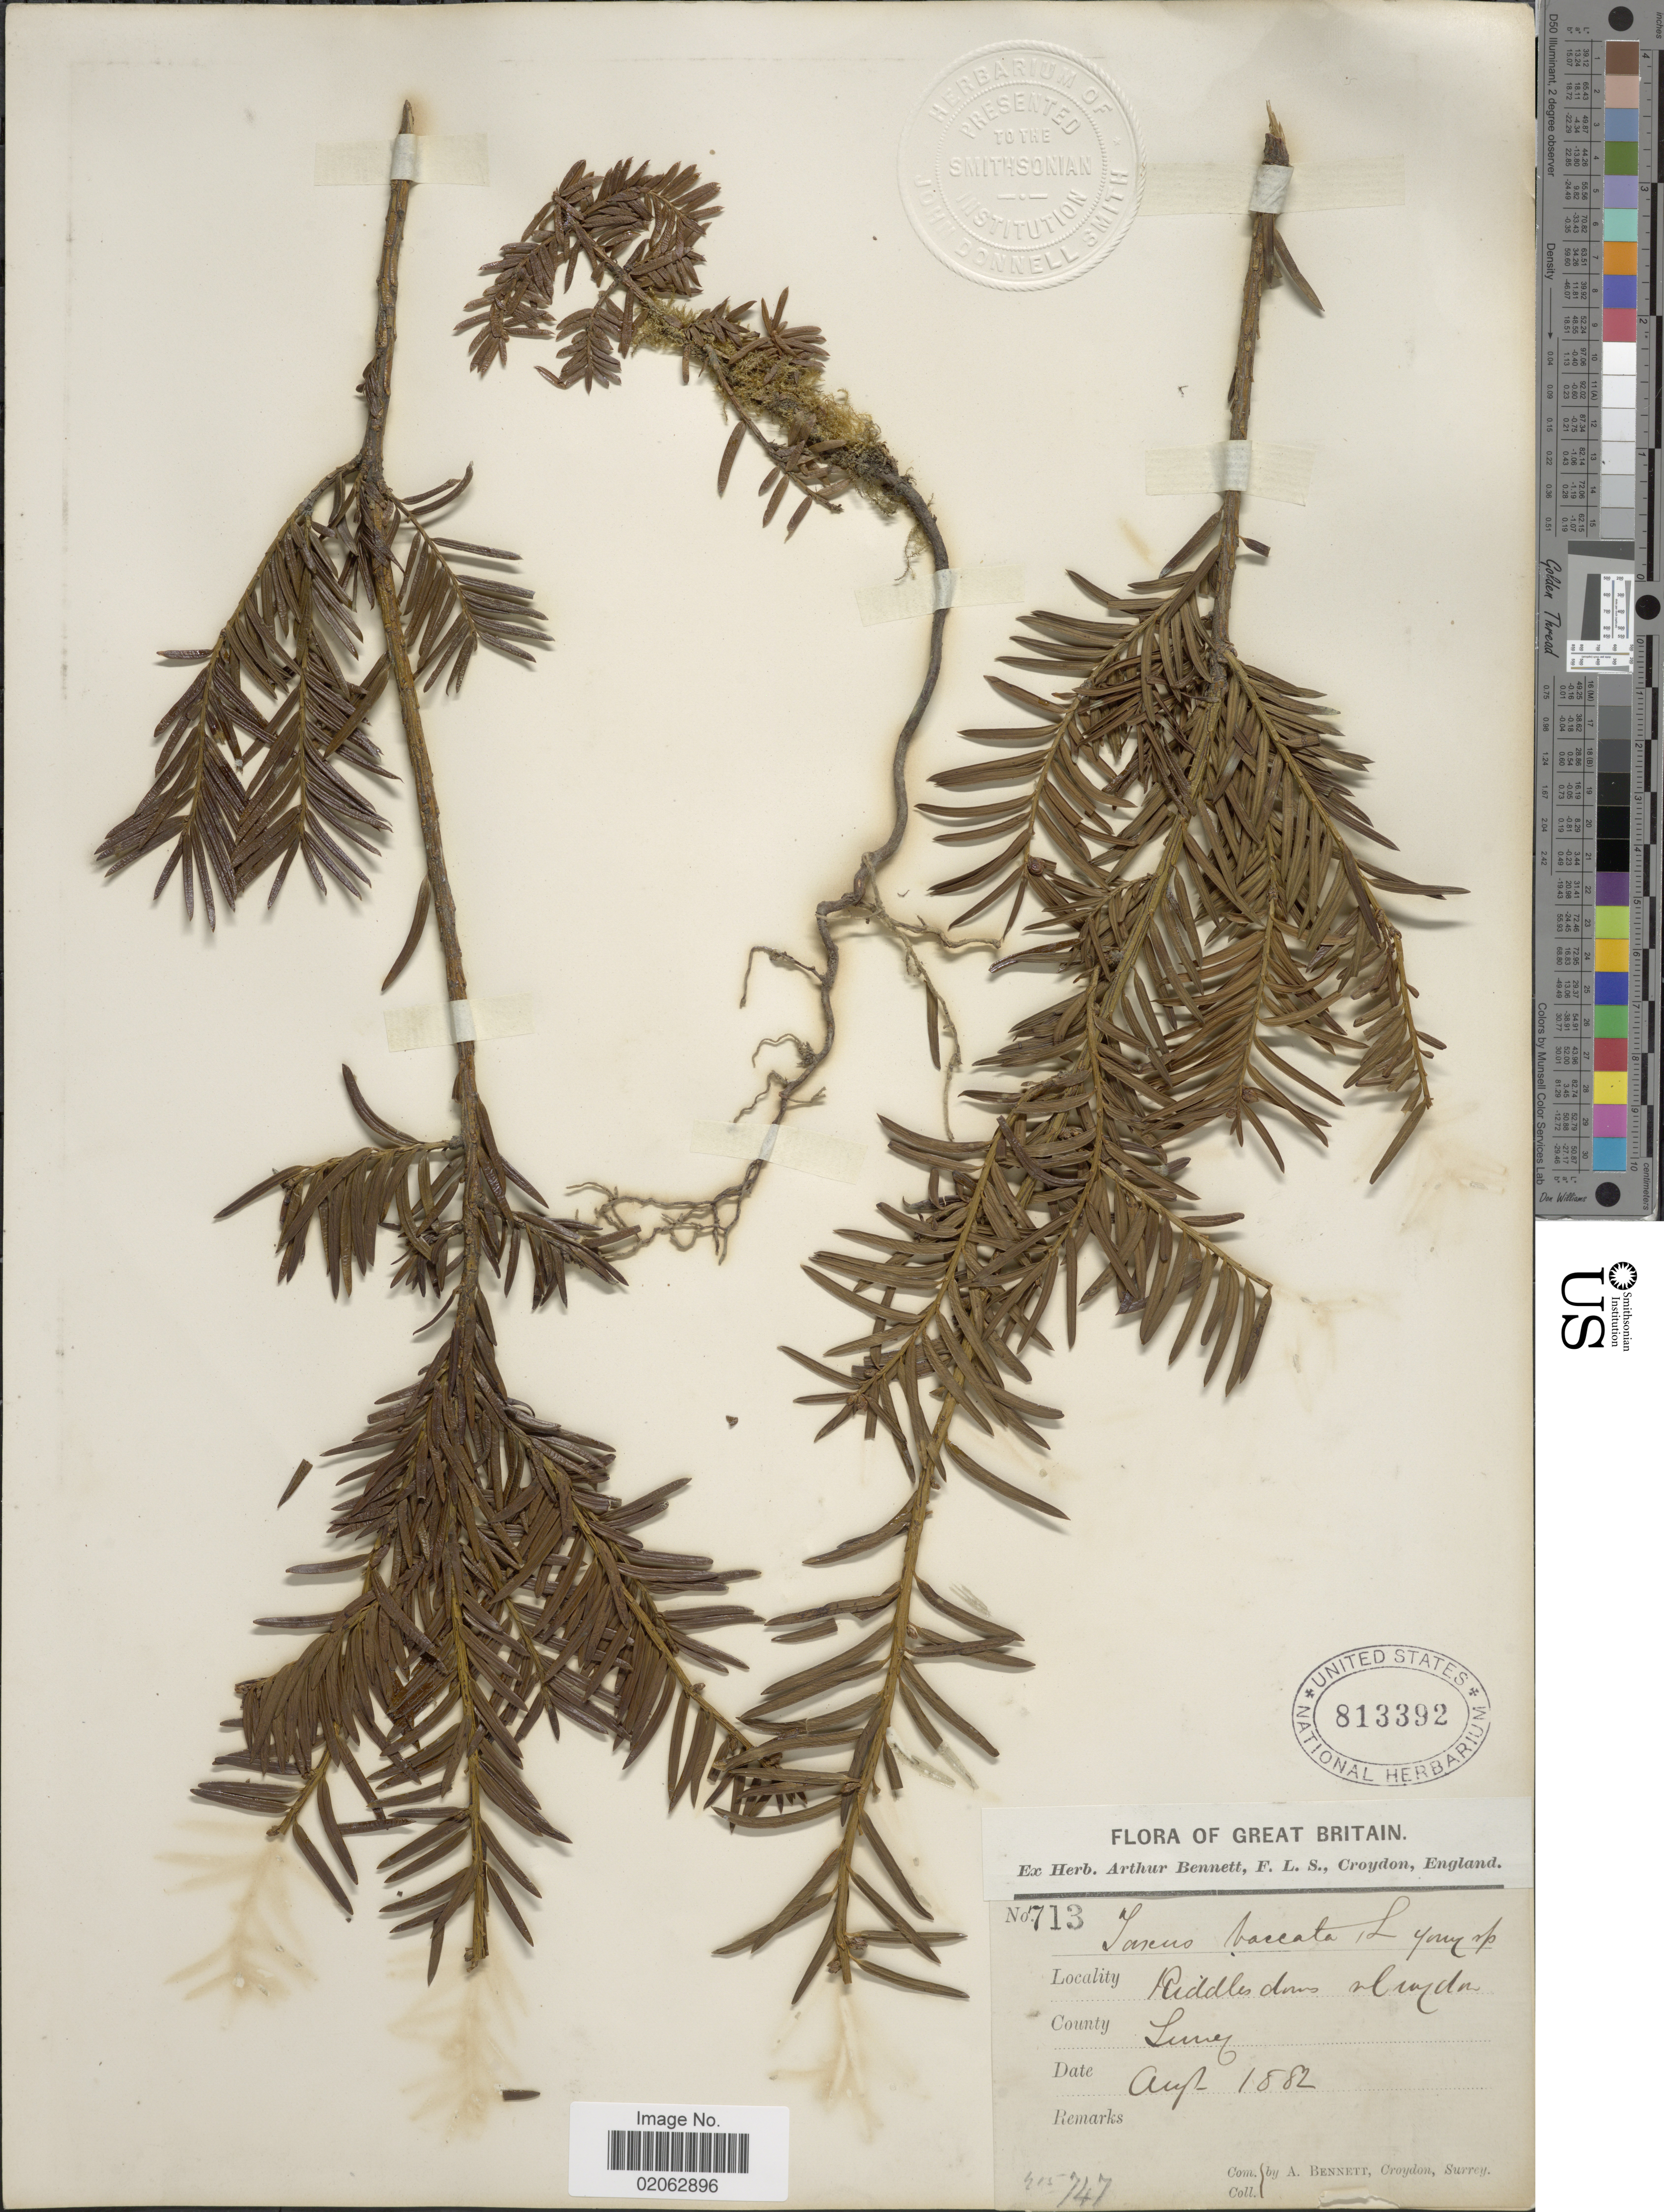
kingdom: Plantae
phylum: Tracheophyta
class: Pinopsida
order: Pinales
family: Taxaceae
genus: Taxus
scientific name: Taxus baccata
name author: L.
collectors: A. Bennett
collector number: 713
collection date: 1882-08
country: United Kingdom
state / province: England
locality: Riddlesdowns Croydon, County Surrey.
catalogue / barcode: US 813392